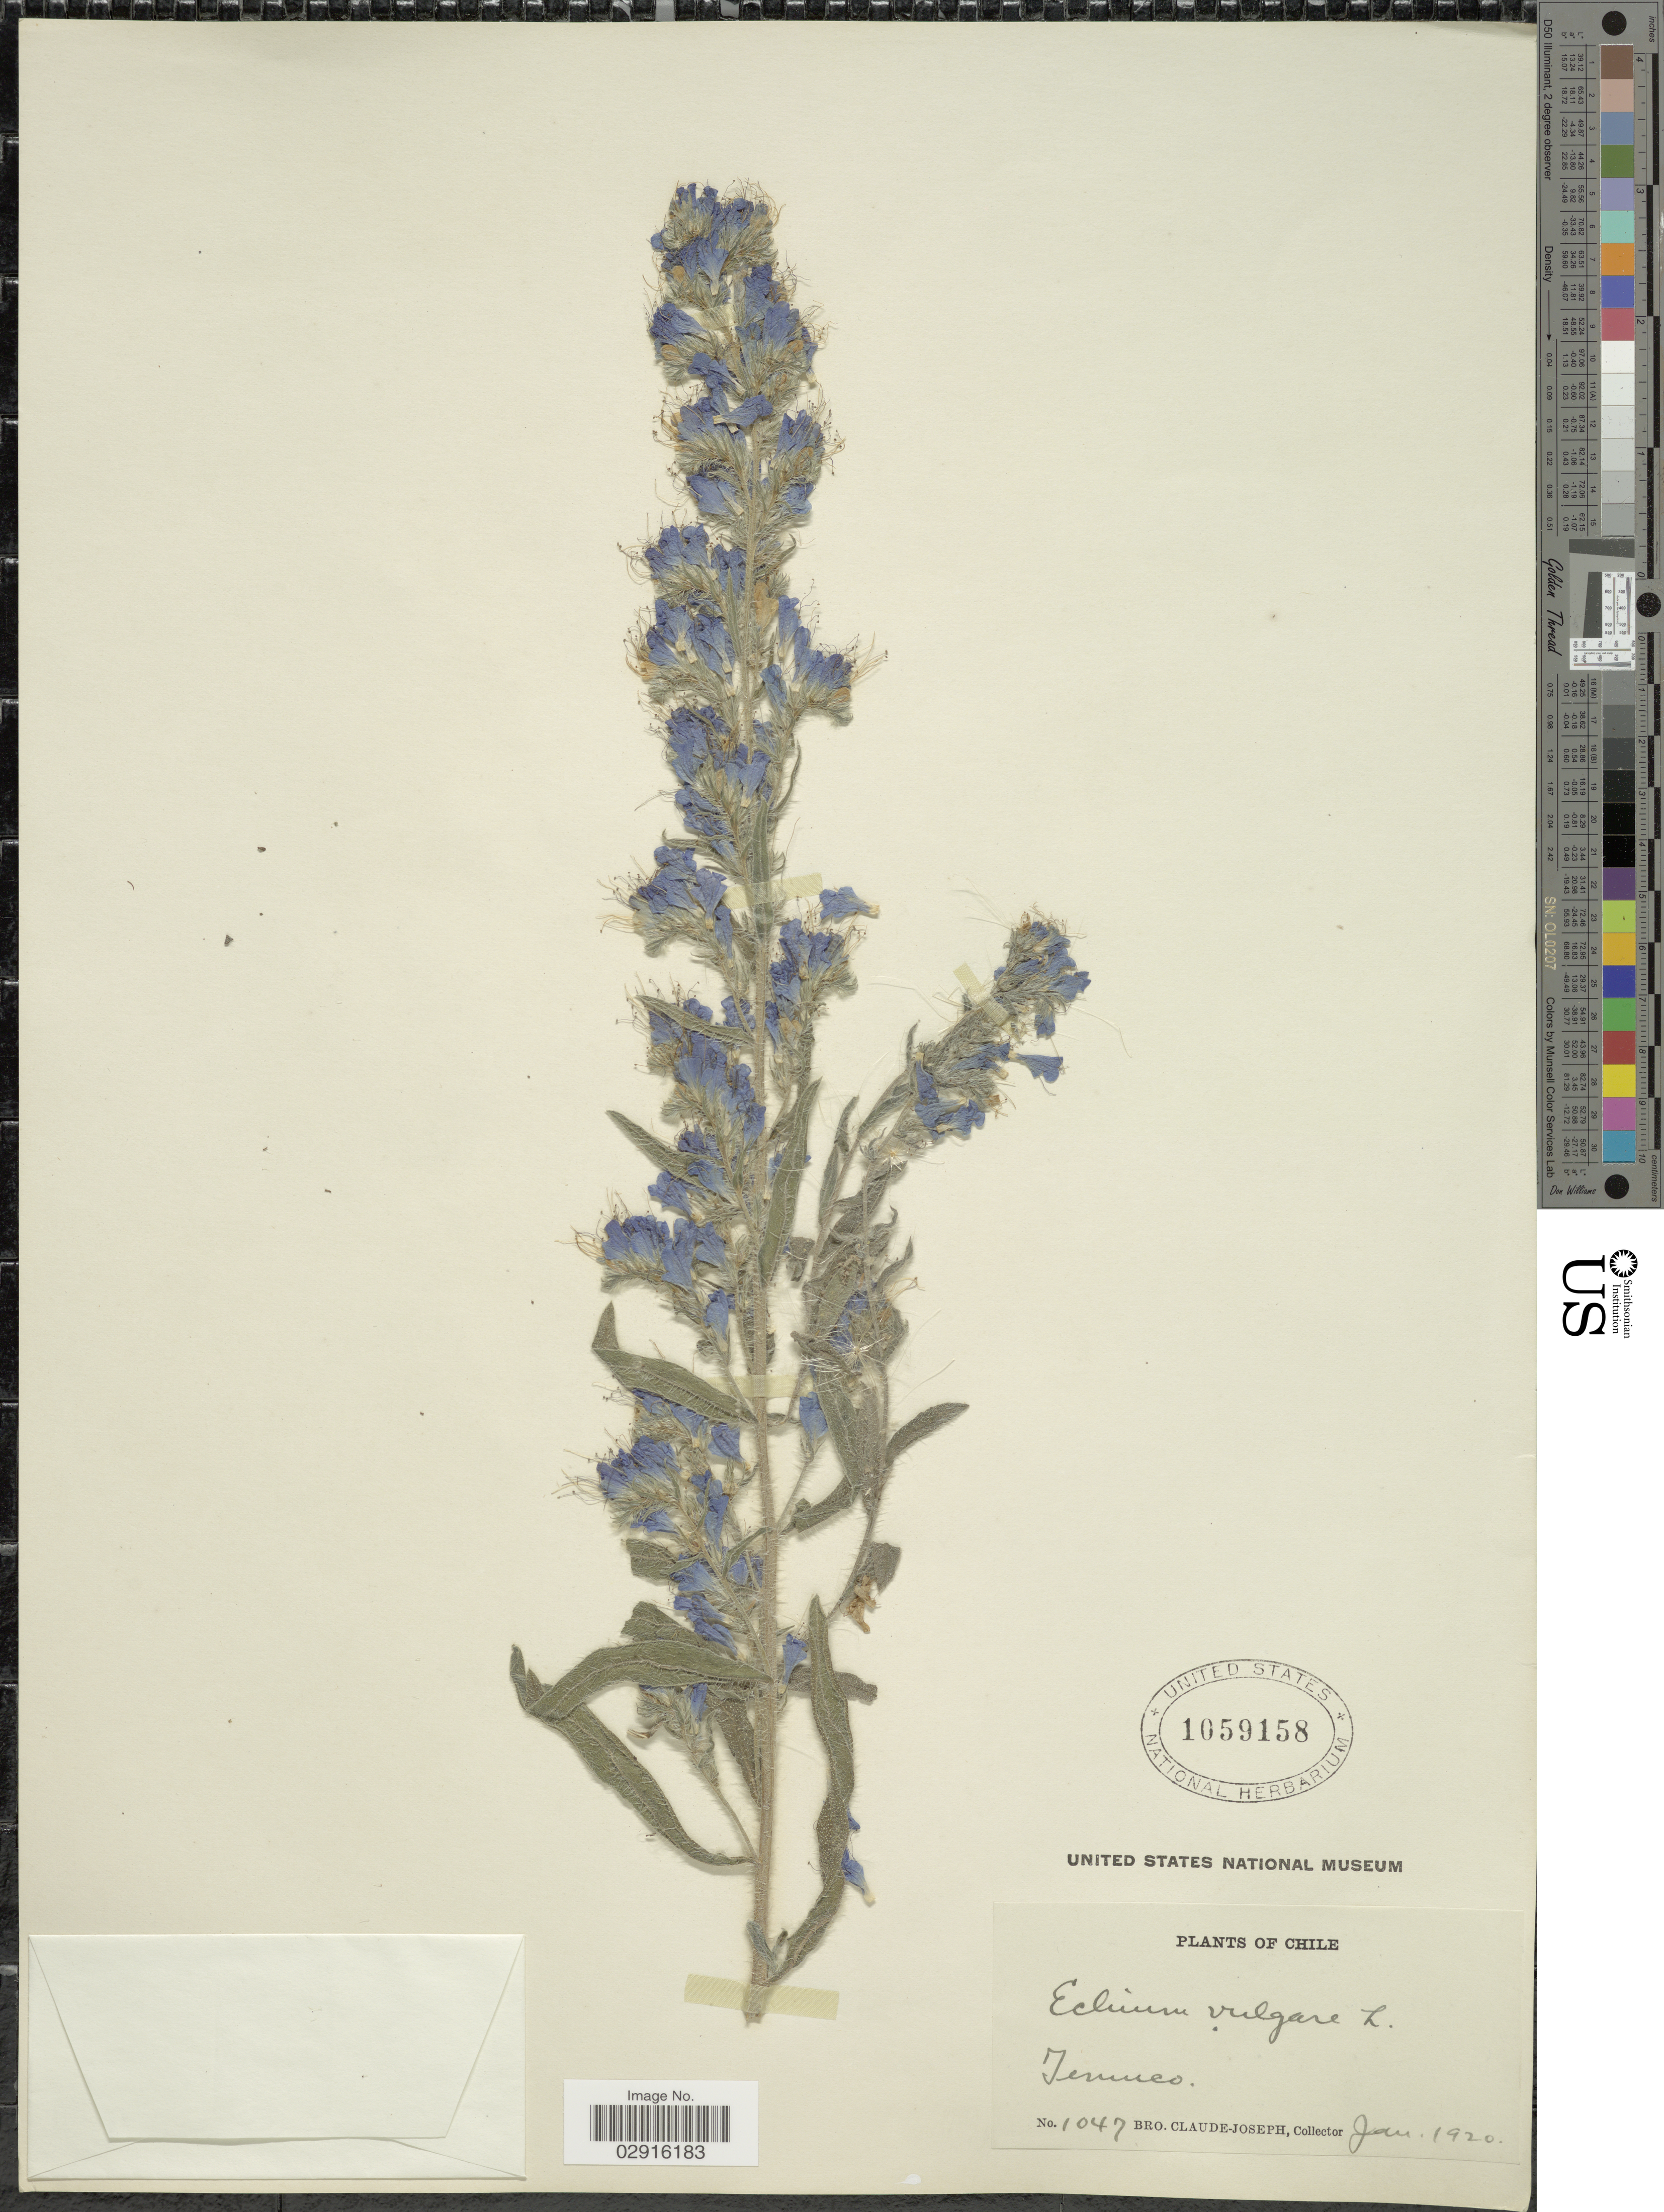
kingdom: Plantae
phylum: Tracheophyta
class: Magnoliopsida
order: Boraginales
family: Boraginaceae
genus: Echium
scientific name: Echium vulgare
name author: L.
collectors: Bro. Claude-Joseph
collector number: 1047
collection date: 1920-01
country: Chile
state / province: Araucanía (IX)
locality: Temuco.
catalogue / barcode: US 1059158